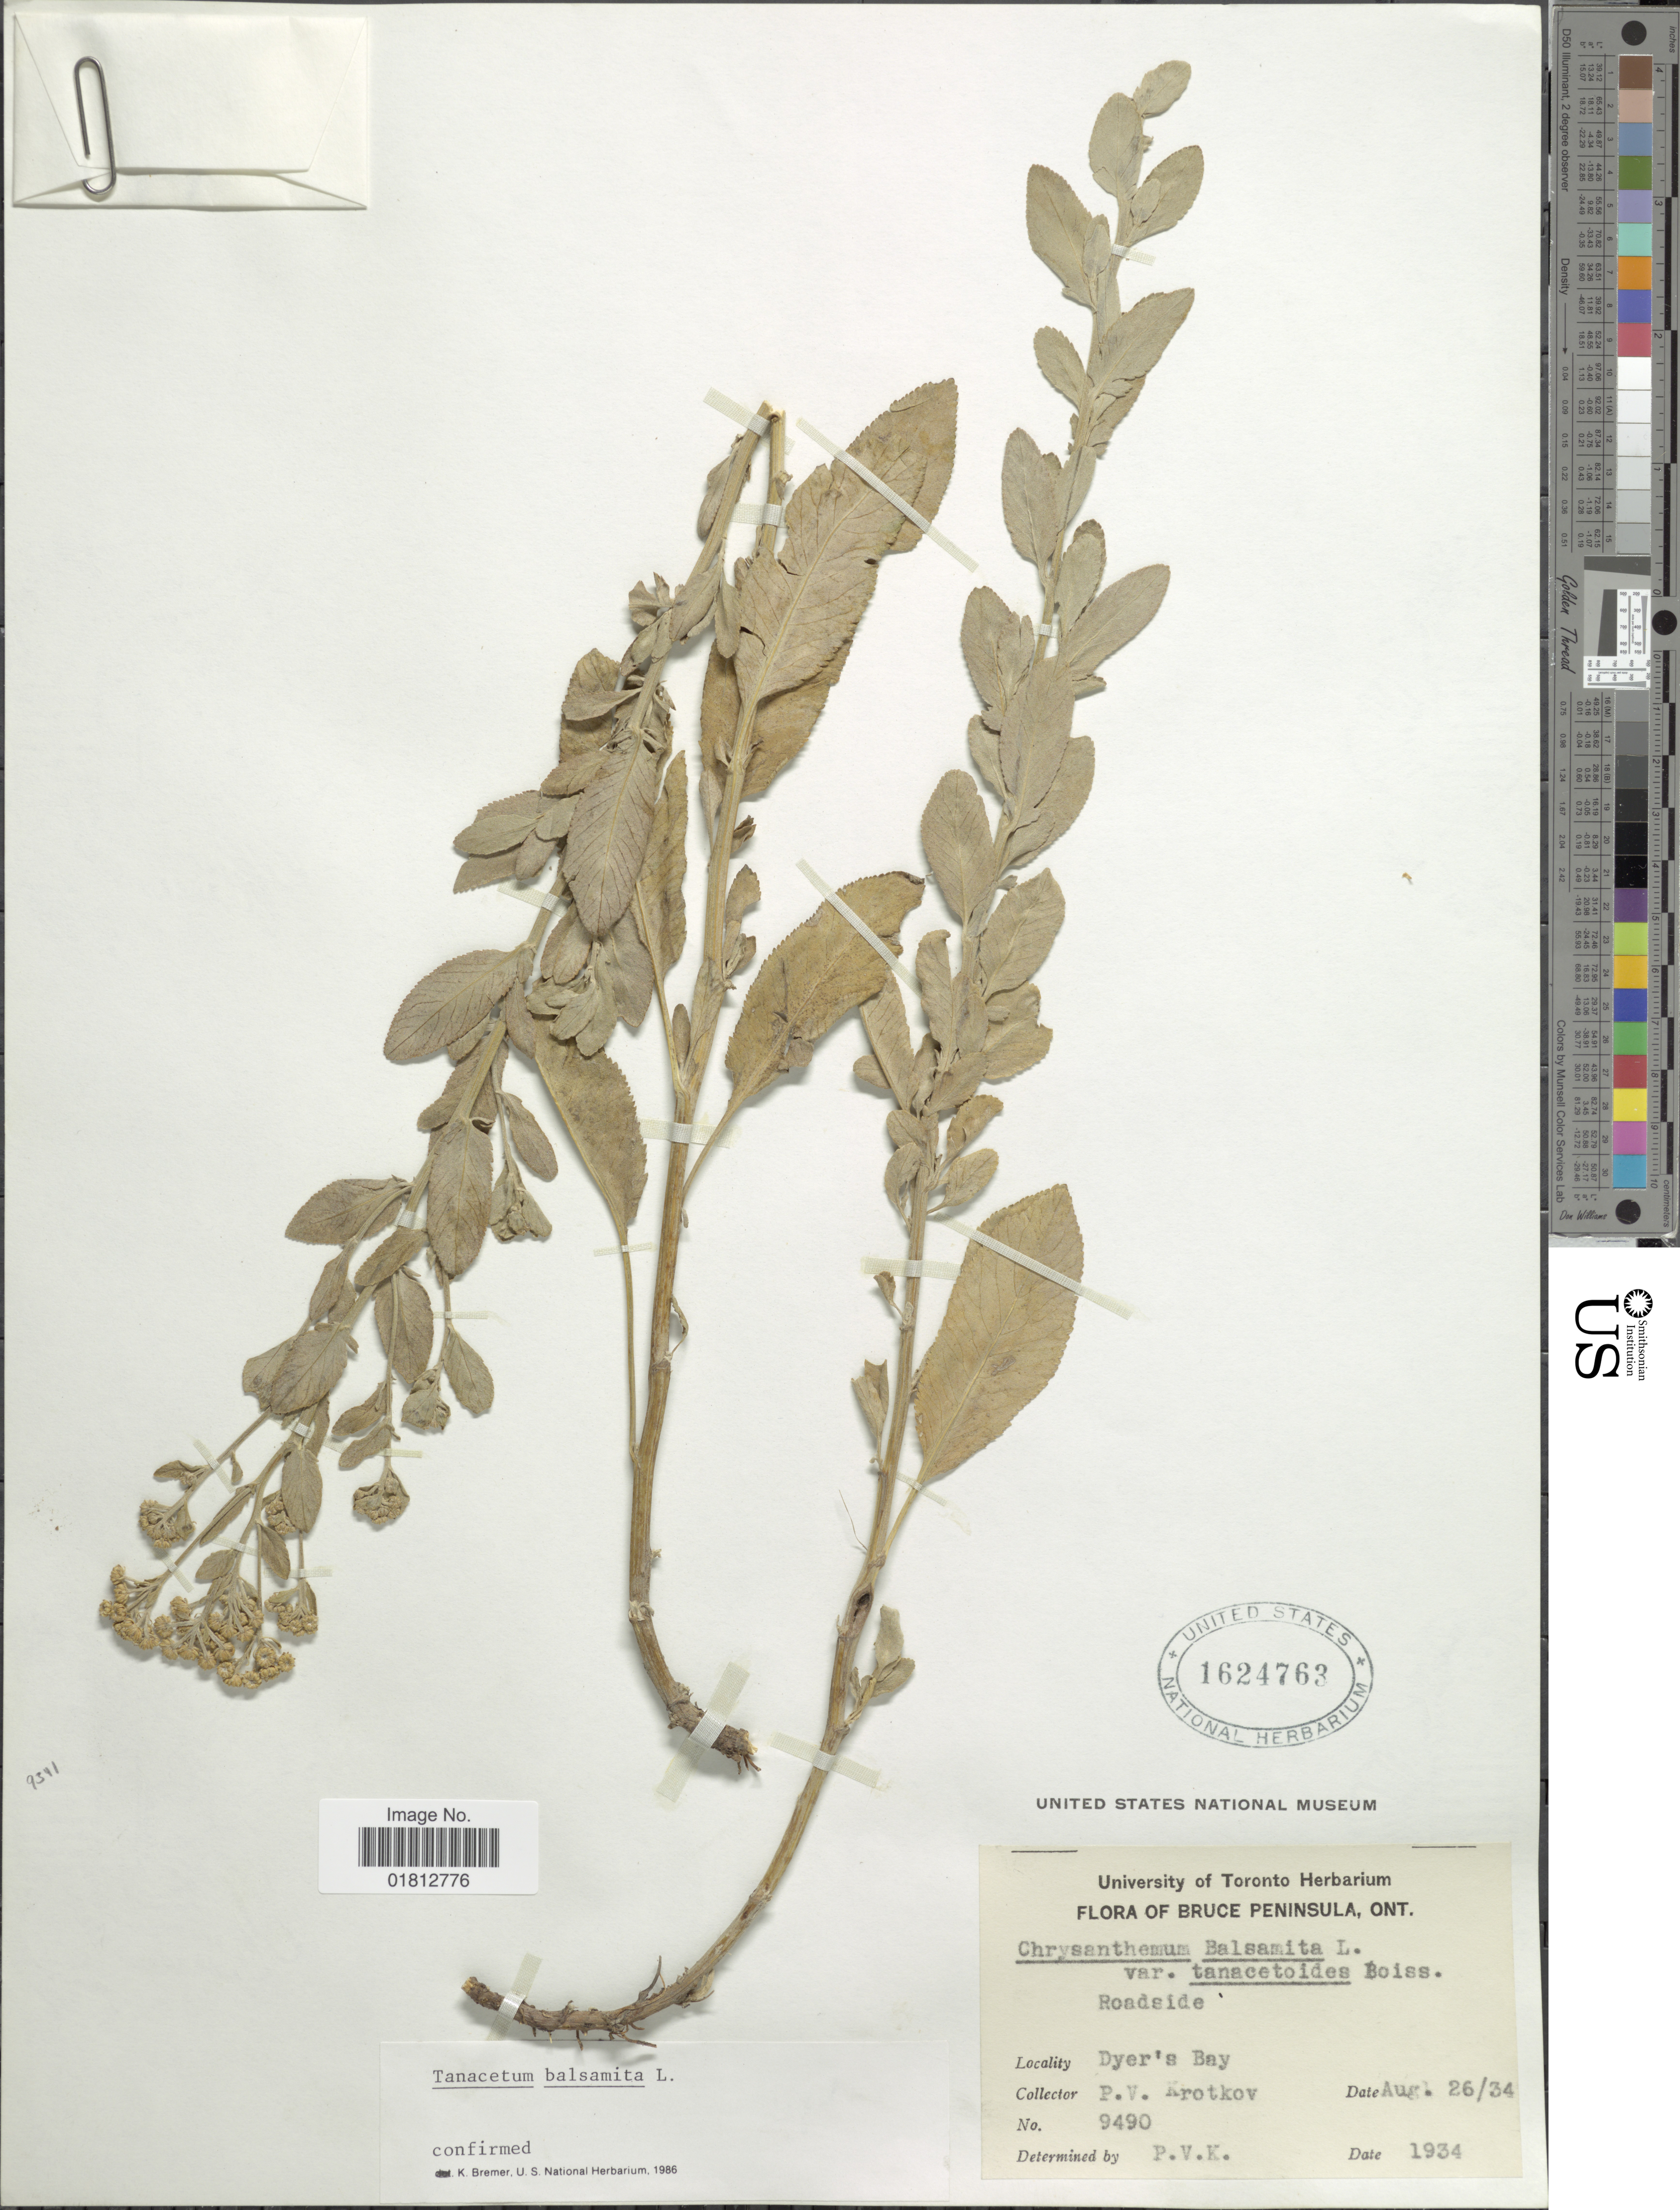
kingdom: Plantae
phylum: Tracheophyta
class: Magnoliopsida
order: Asterales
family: Asteraceae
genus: Tanacetum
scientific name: Tanacetum balsamita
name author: L.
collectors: P. V. Krotkov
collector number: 9490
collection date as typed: Transcribed d/m/y: 26/8/34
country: Canada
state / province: Ontario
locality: Bruce Peninsula, Ont., Dyer's Bay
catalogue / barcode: US 1624763